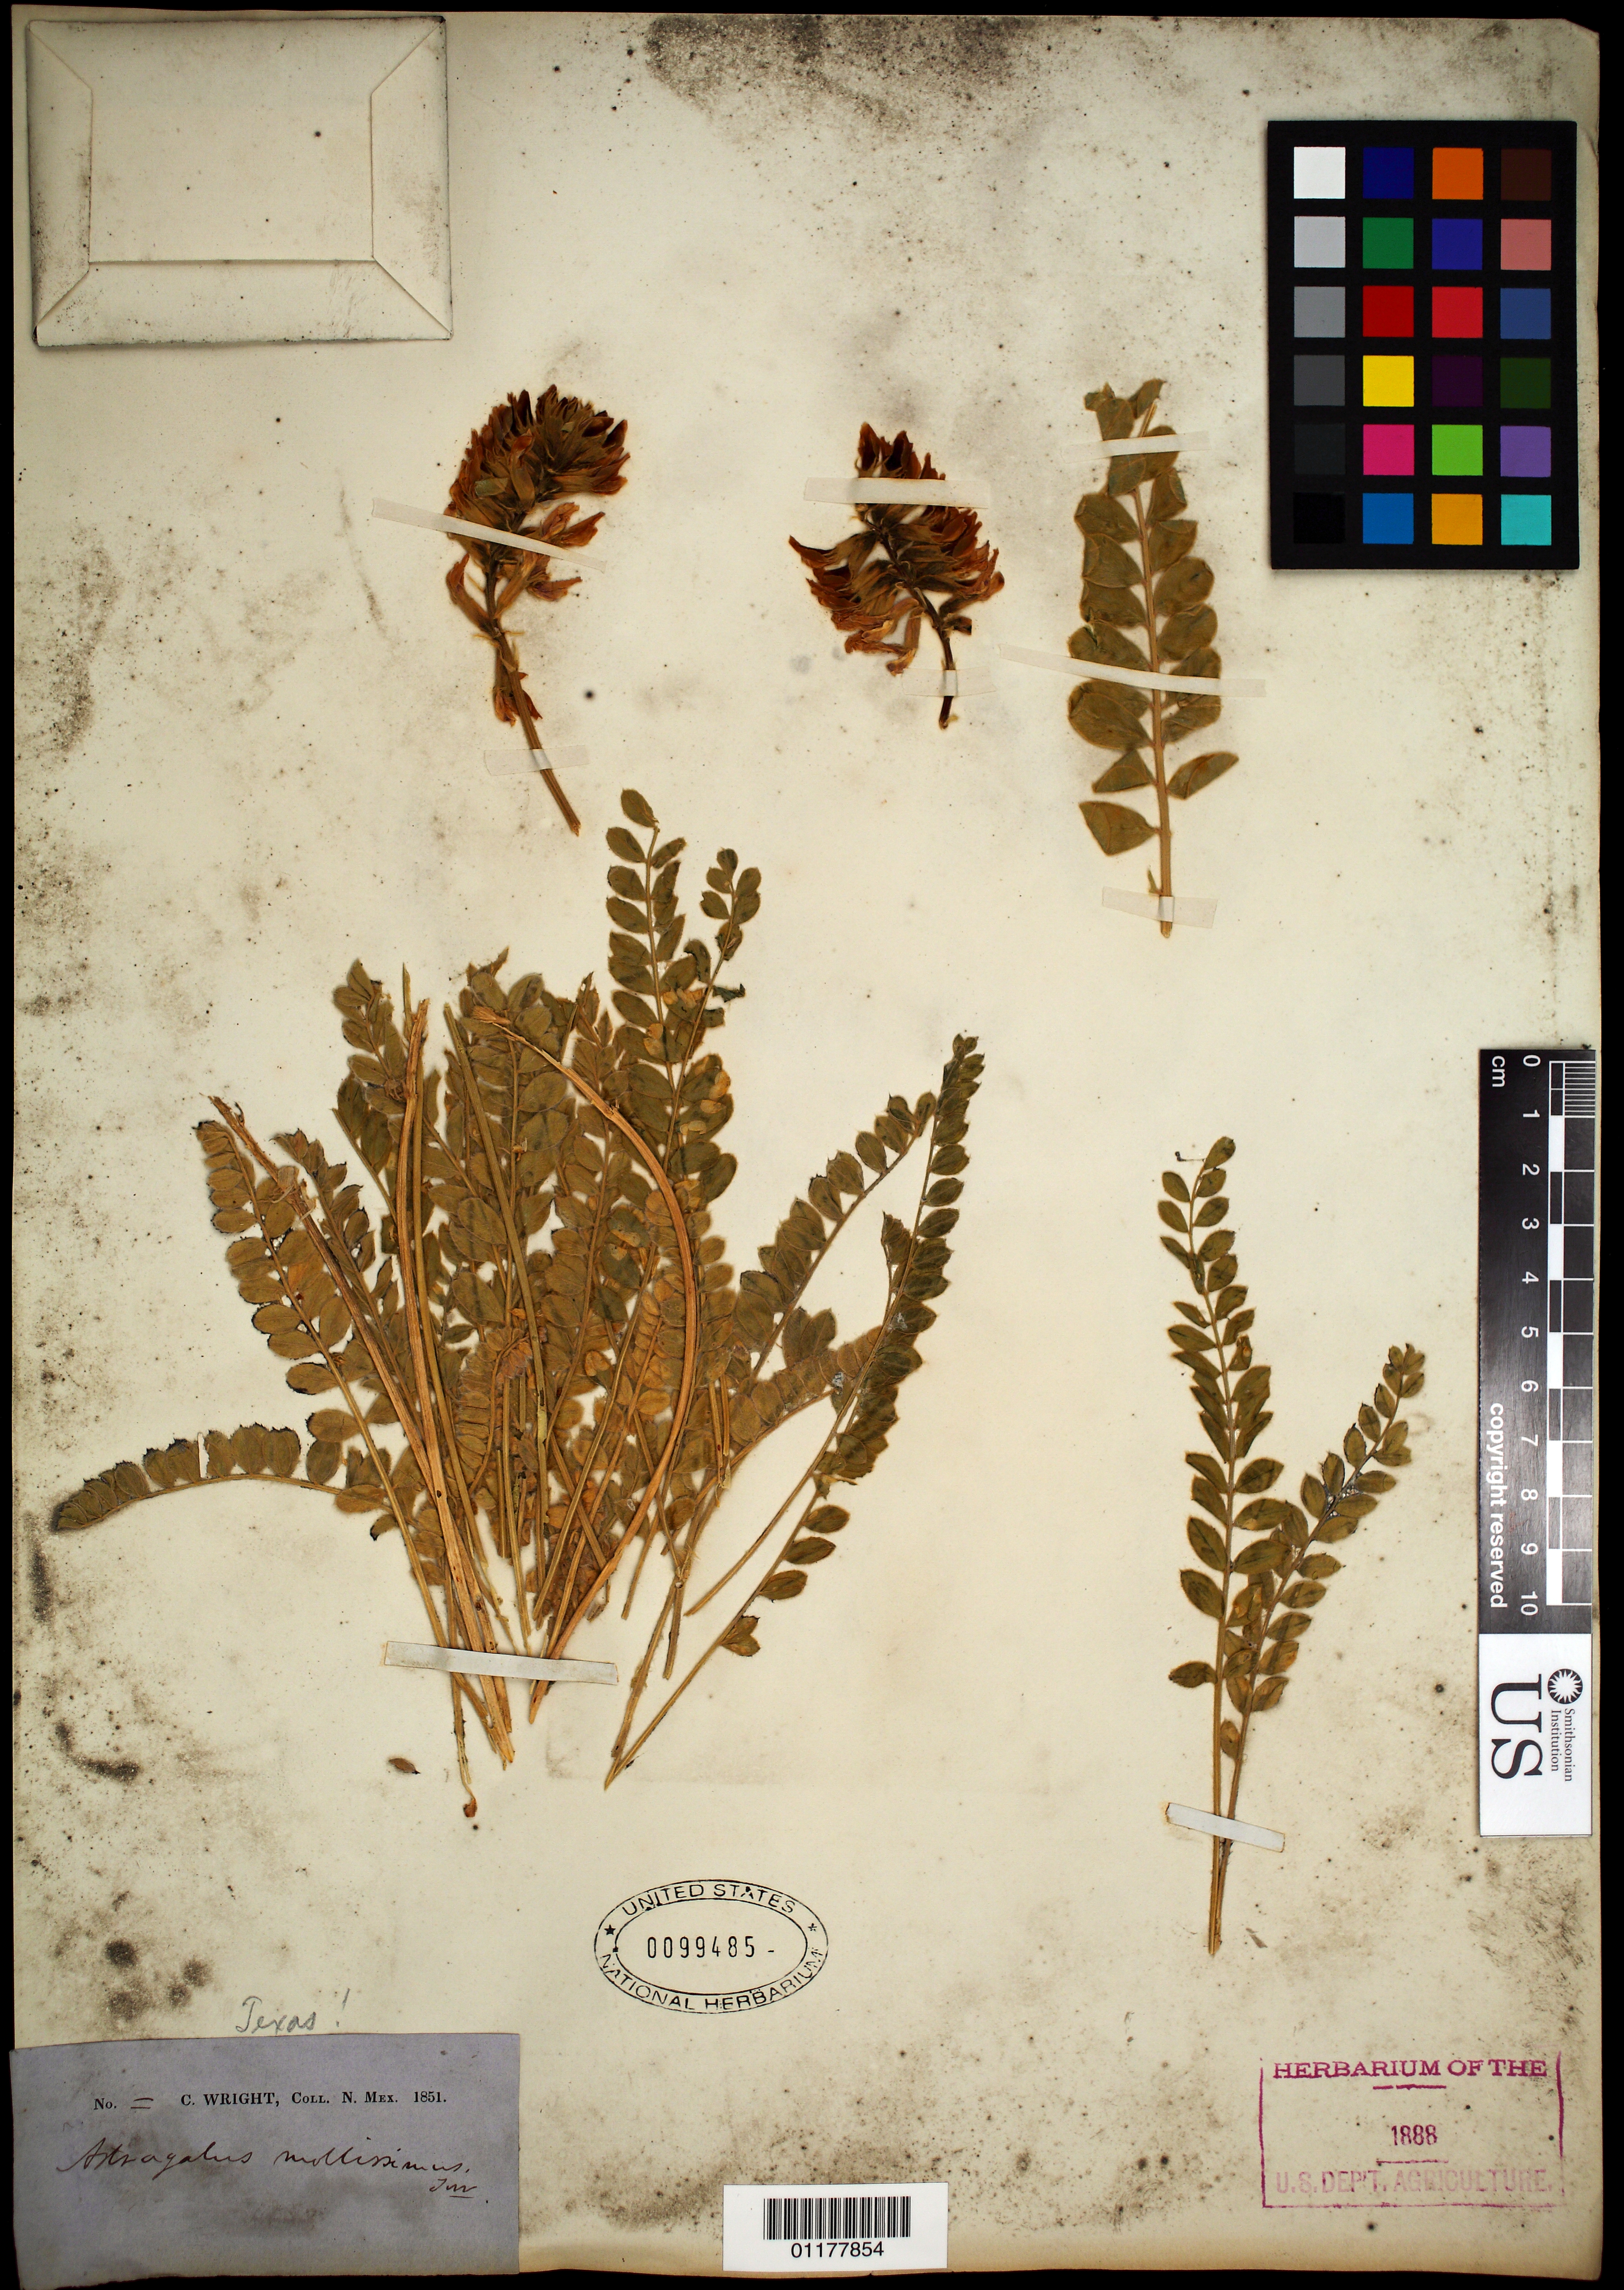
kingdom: Plantae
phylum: Tracheophyta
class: Magnoliopsida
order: Fabales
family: Fabaceae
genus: Astragalus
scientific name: Astragalus mollissimus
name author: Torr.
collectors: C. Wright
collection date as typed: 1851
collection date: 1851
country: United States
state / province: New Mexico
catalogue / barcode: US 99485